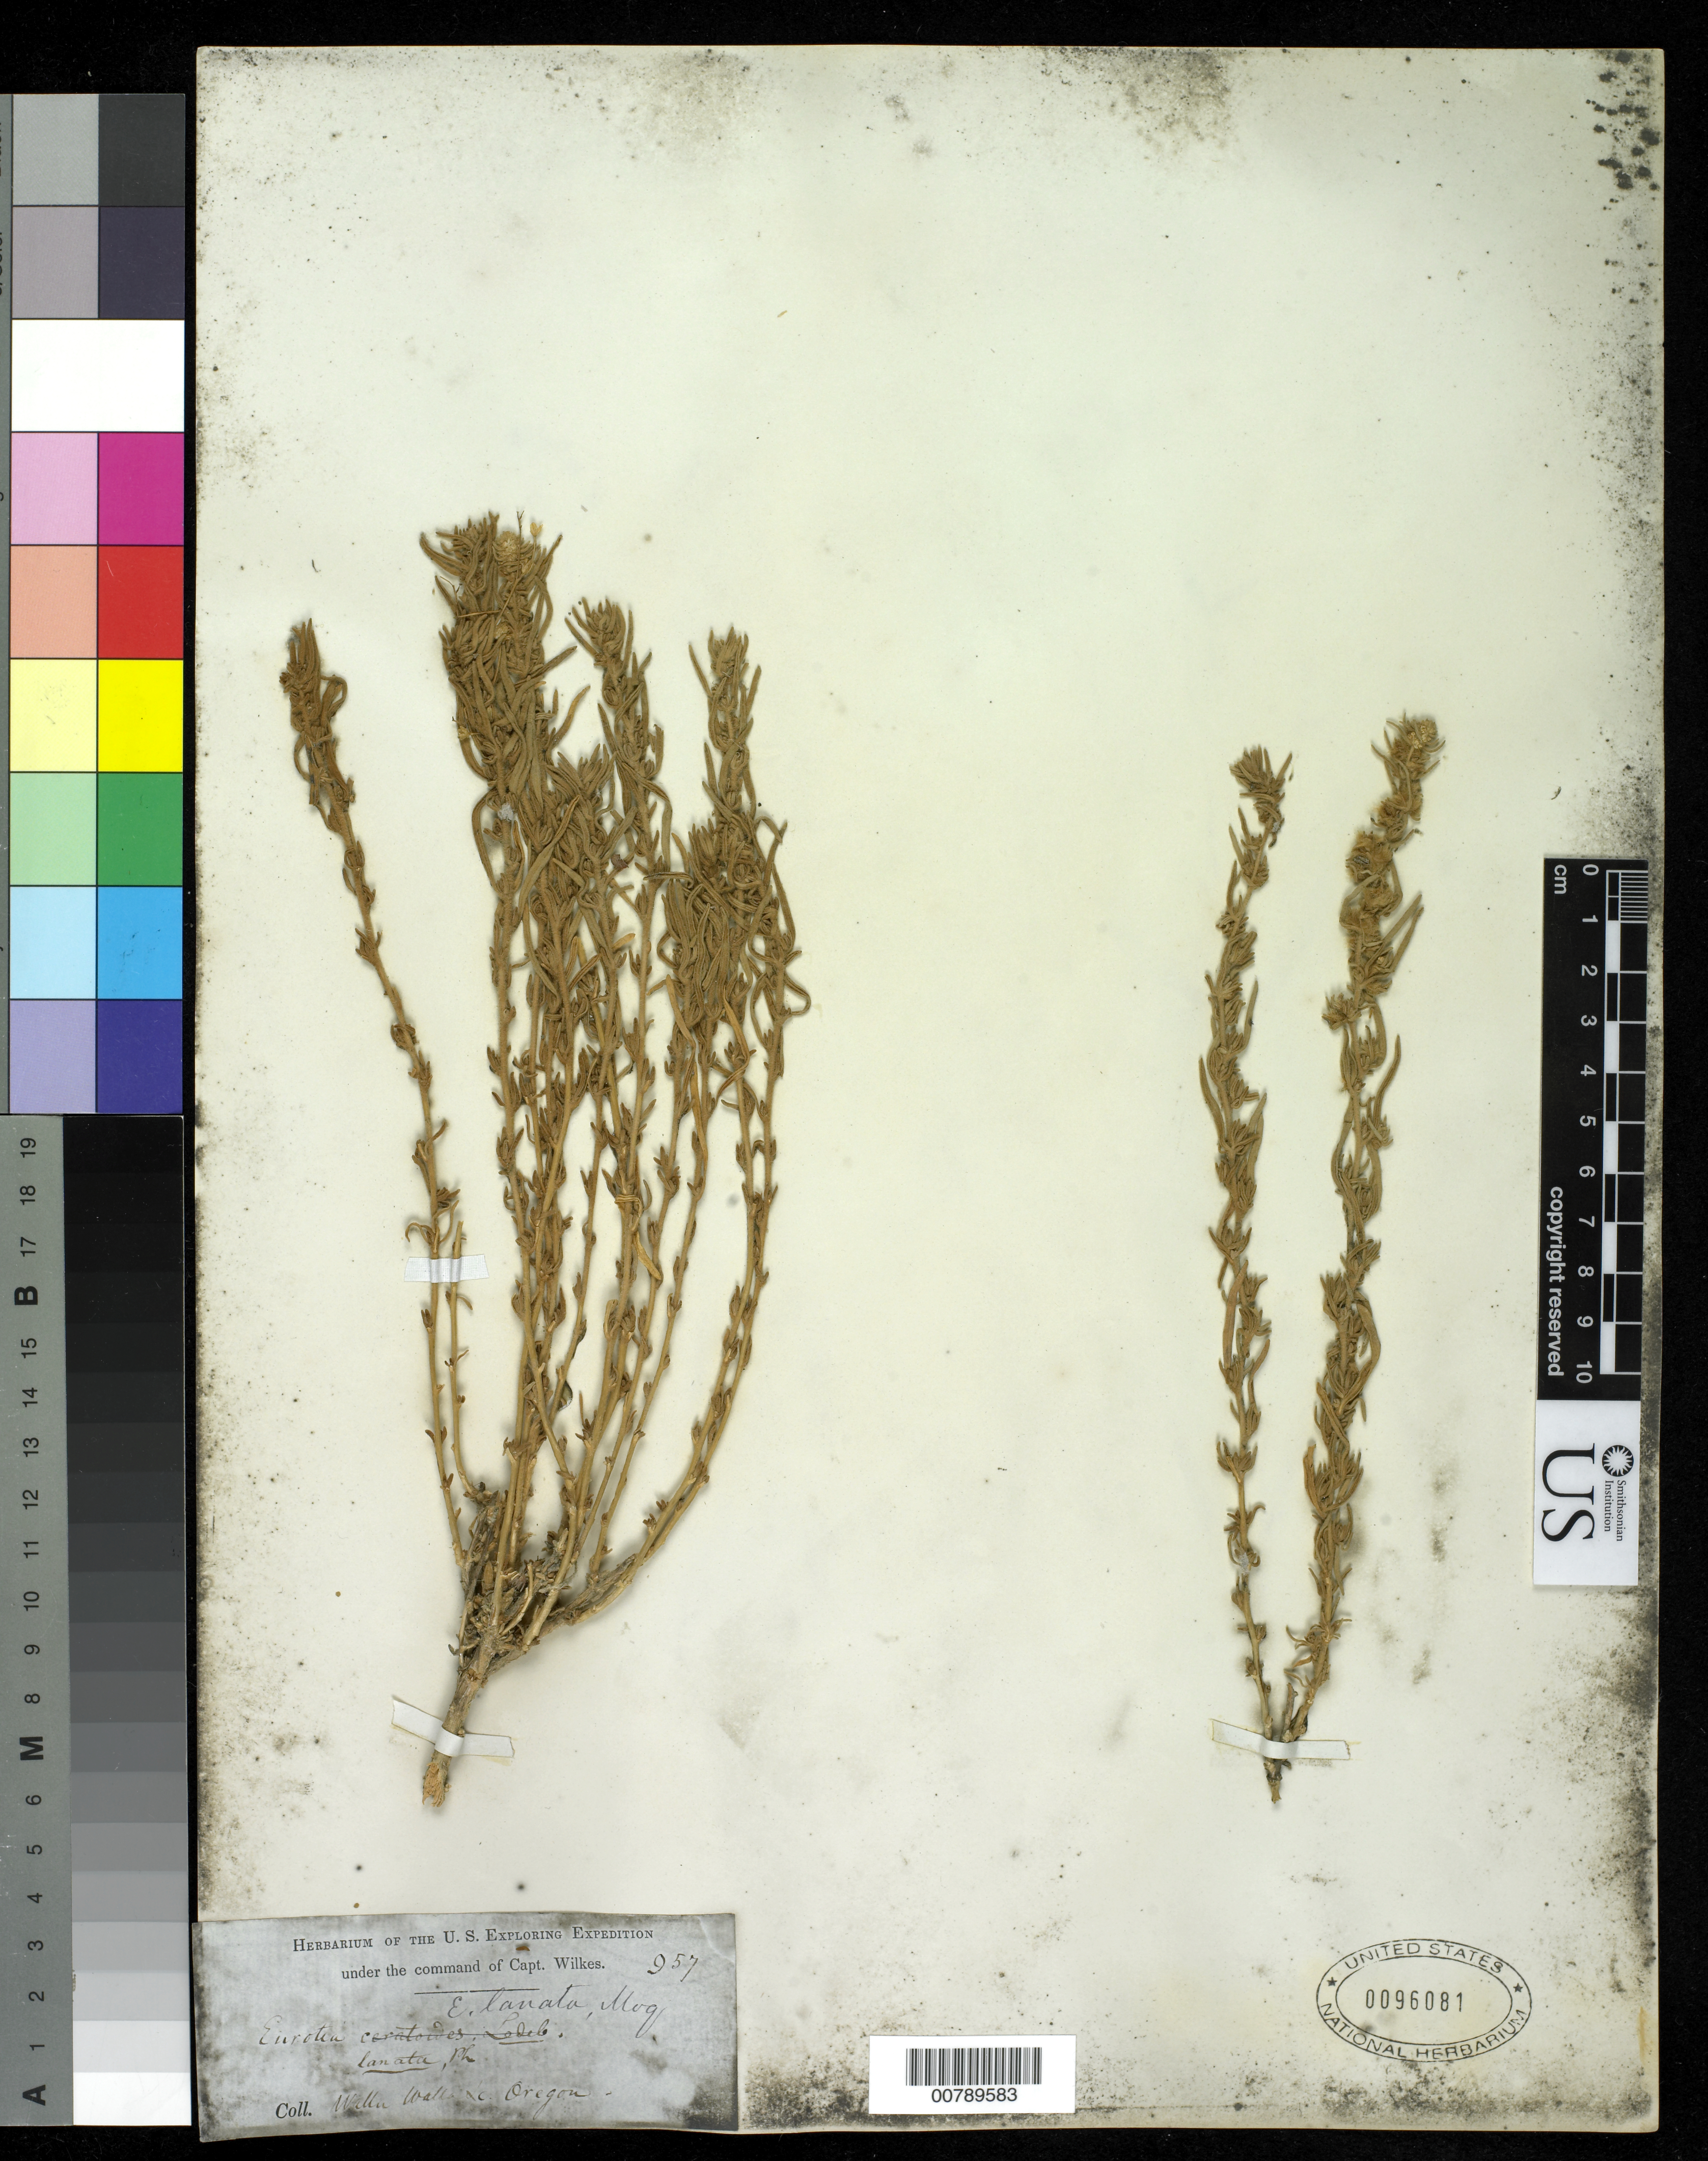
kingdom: Plantae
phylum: Tracheophyta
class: Magnoliopsida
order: Caryophyllales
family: Amaranthaceae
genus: Krascheninnikovia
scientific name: Krascheninnikovia lanata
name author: (Pursh) A. Meeuse & A.Smit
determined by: U.S. National Herbarium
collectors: Wilkes Explor. Exped.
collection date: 1838/1842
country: United States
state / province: Washington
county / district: Walla Walla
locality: Walla Walla Oregon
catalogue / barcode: US 96081